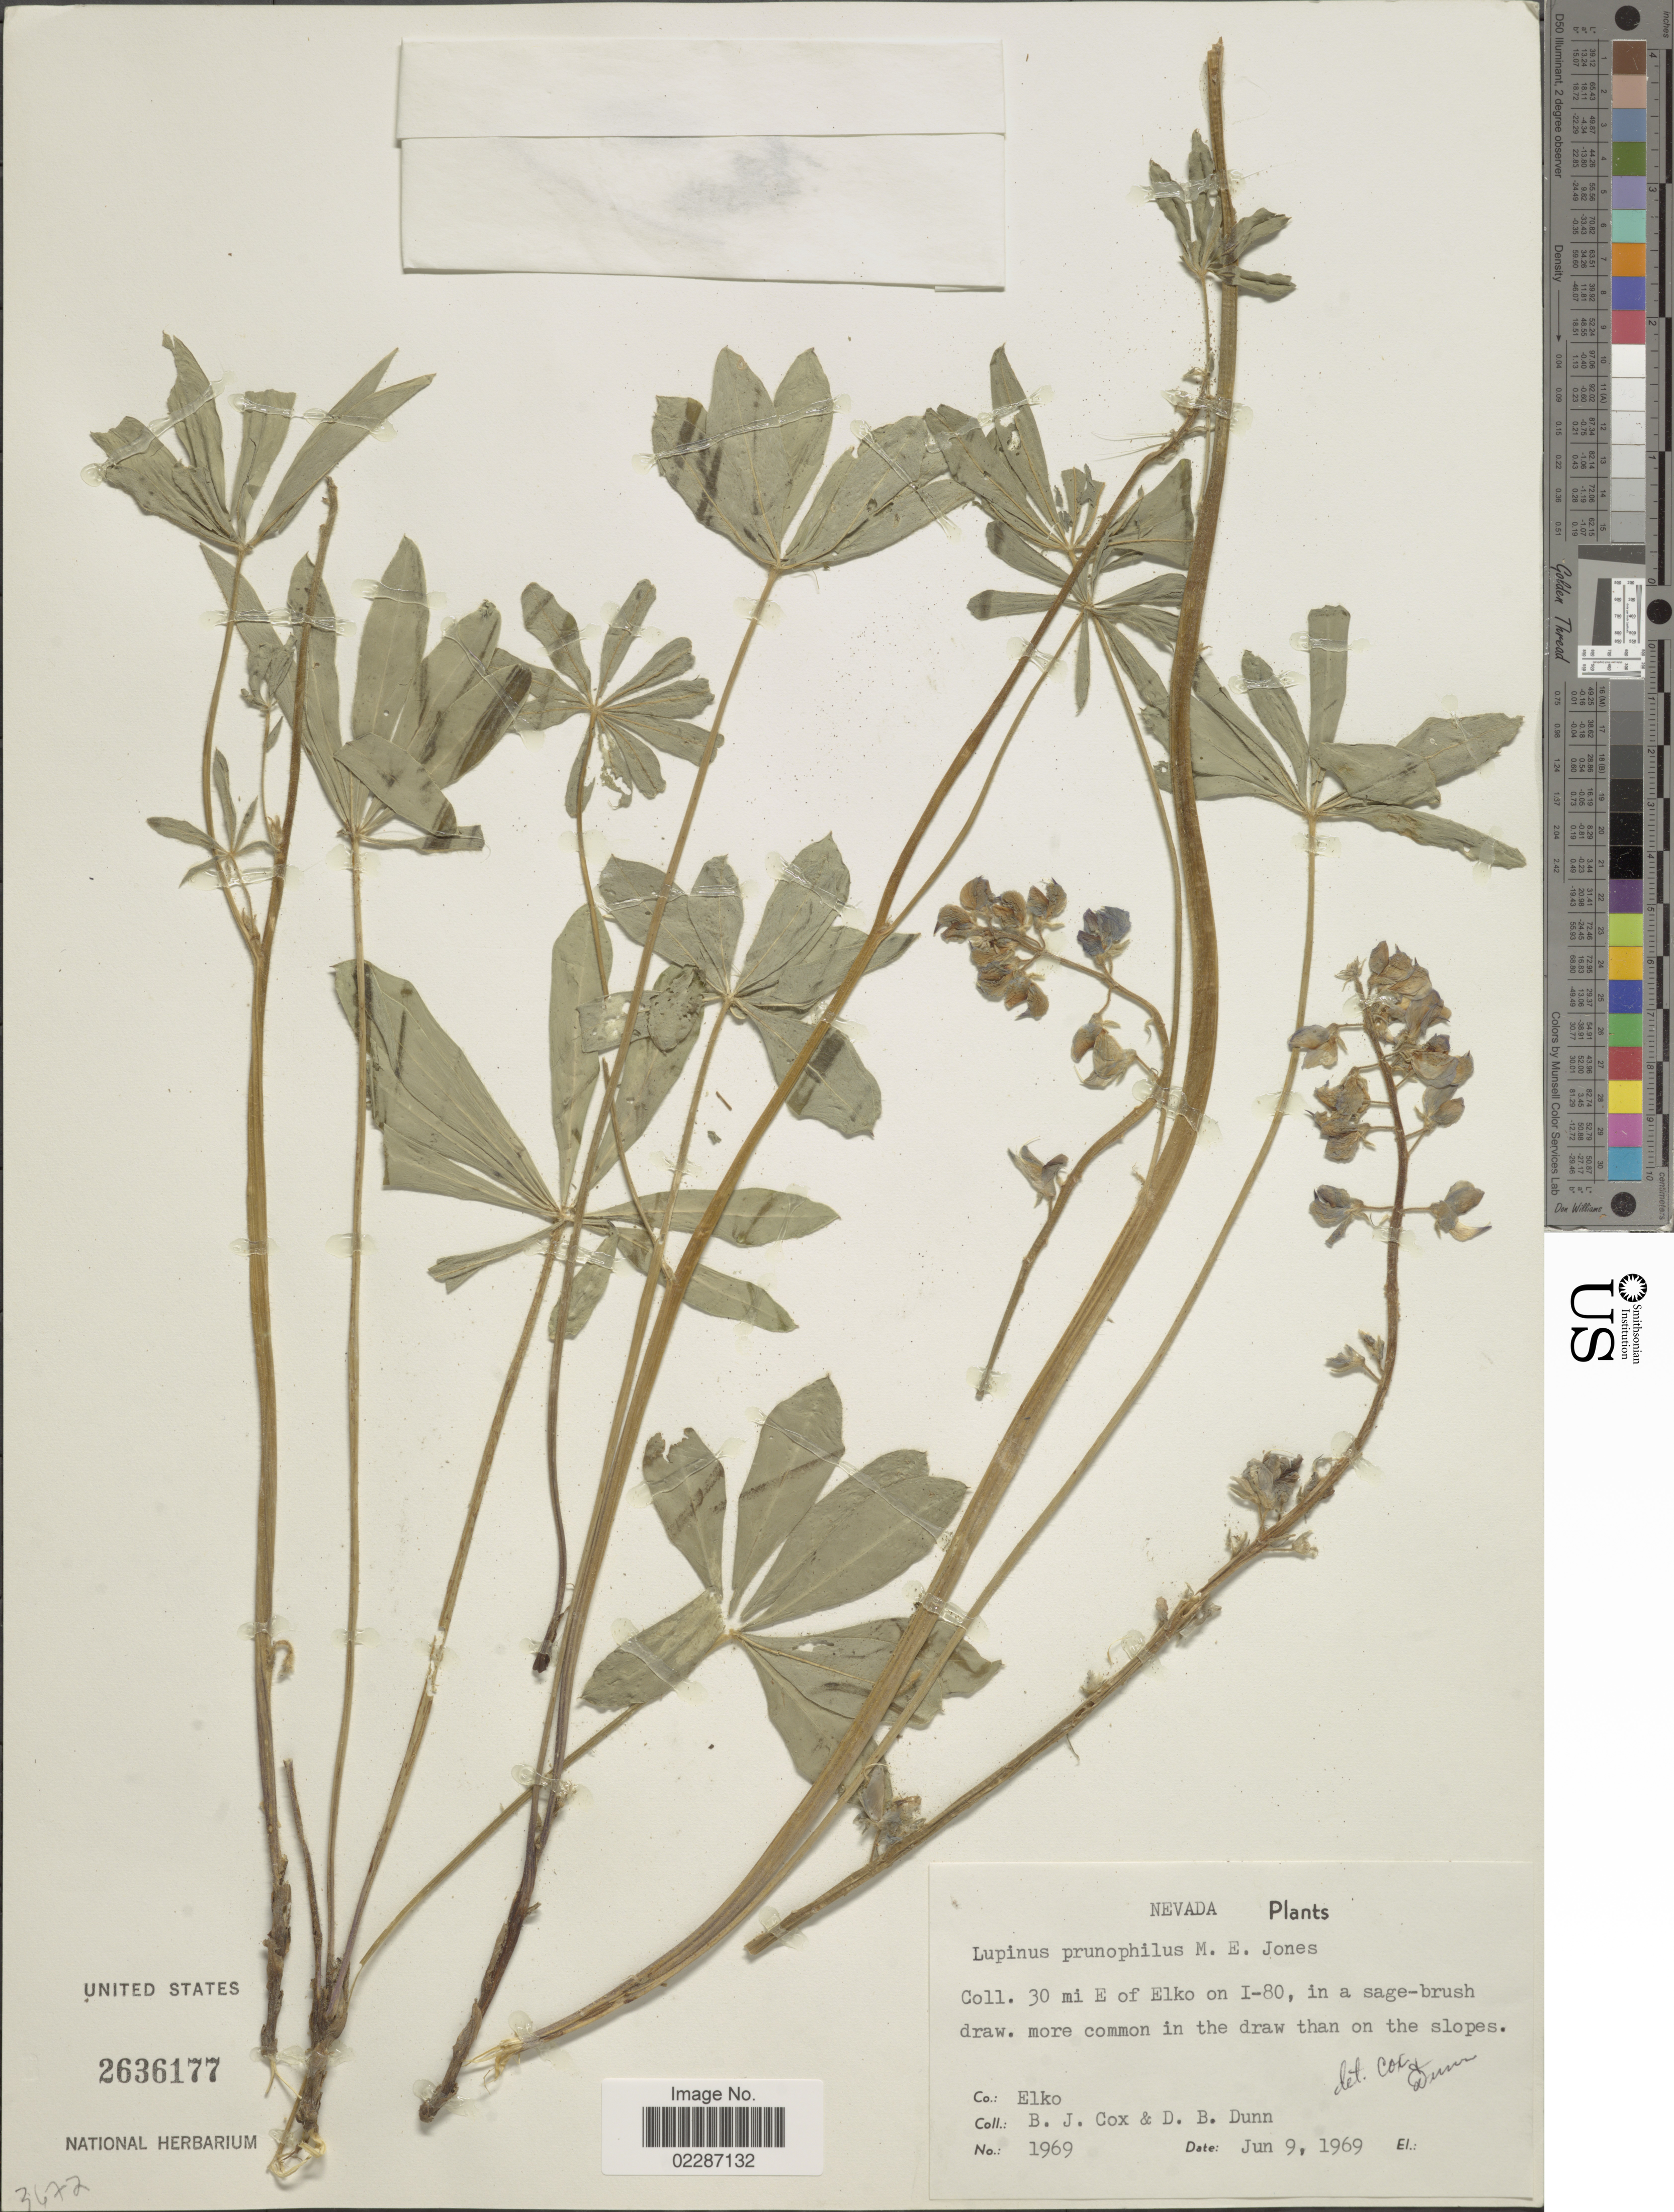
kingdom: Plantae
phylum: Tracheophyta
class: Magnoliopsida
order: Fabales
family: Fabaceae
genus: Lupinus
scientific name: Lupinus prunophilus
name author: M.E. Jones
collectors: B. Cox & D. B. Dunn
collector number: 1969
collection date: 1969-06-09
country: United States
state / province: Nevada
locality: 30 mi E of Elko on I-80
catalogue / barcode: US 2636177